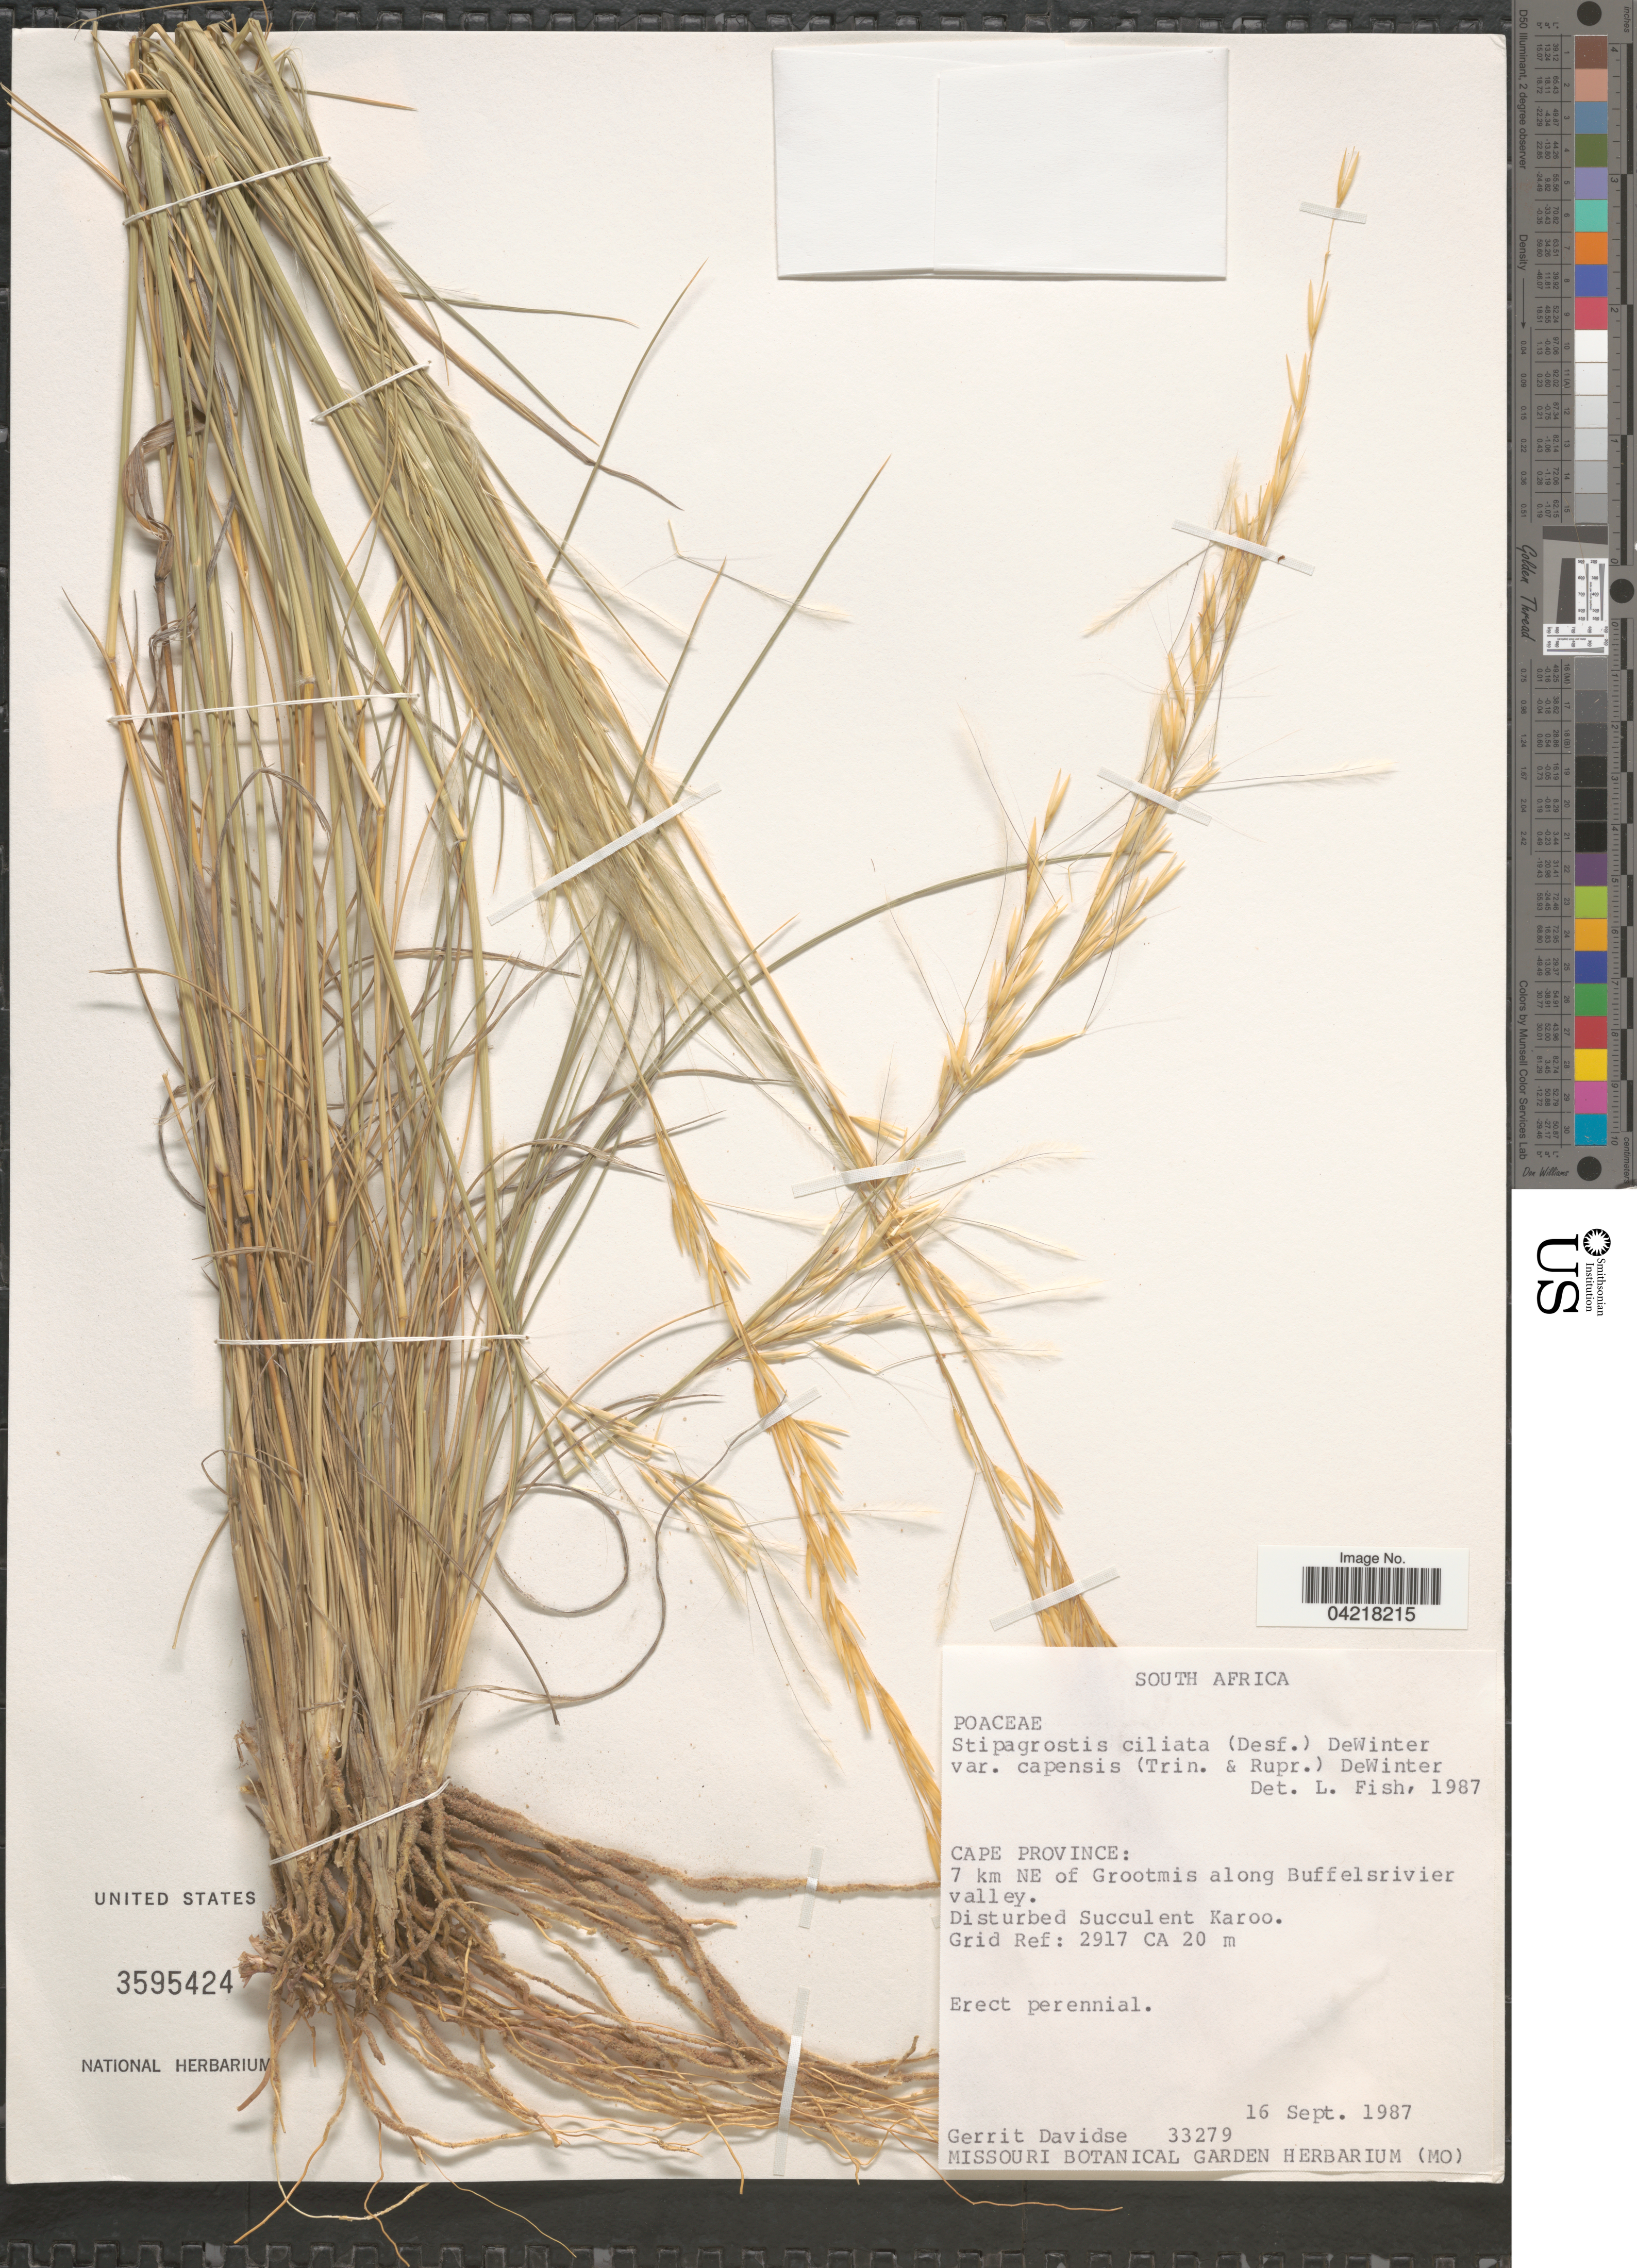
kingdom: Plantae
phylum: Tracheophyta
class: Liliopsida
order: Poales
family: Poaceae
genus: Stipagrostis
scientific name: Stipagrostis ciliata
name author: (Desf.) De Winter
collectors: G. Davidse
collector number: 33279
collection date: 1987-09-16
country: South Africa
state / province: Northern Cape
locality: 7 km NE of Grootmis along Buffelsrivier valley. Disturbed Succulent Karoo. Grid Ref: 2917 CA.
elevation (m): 20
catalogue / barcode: US 3595424